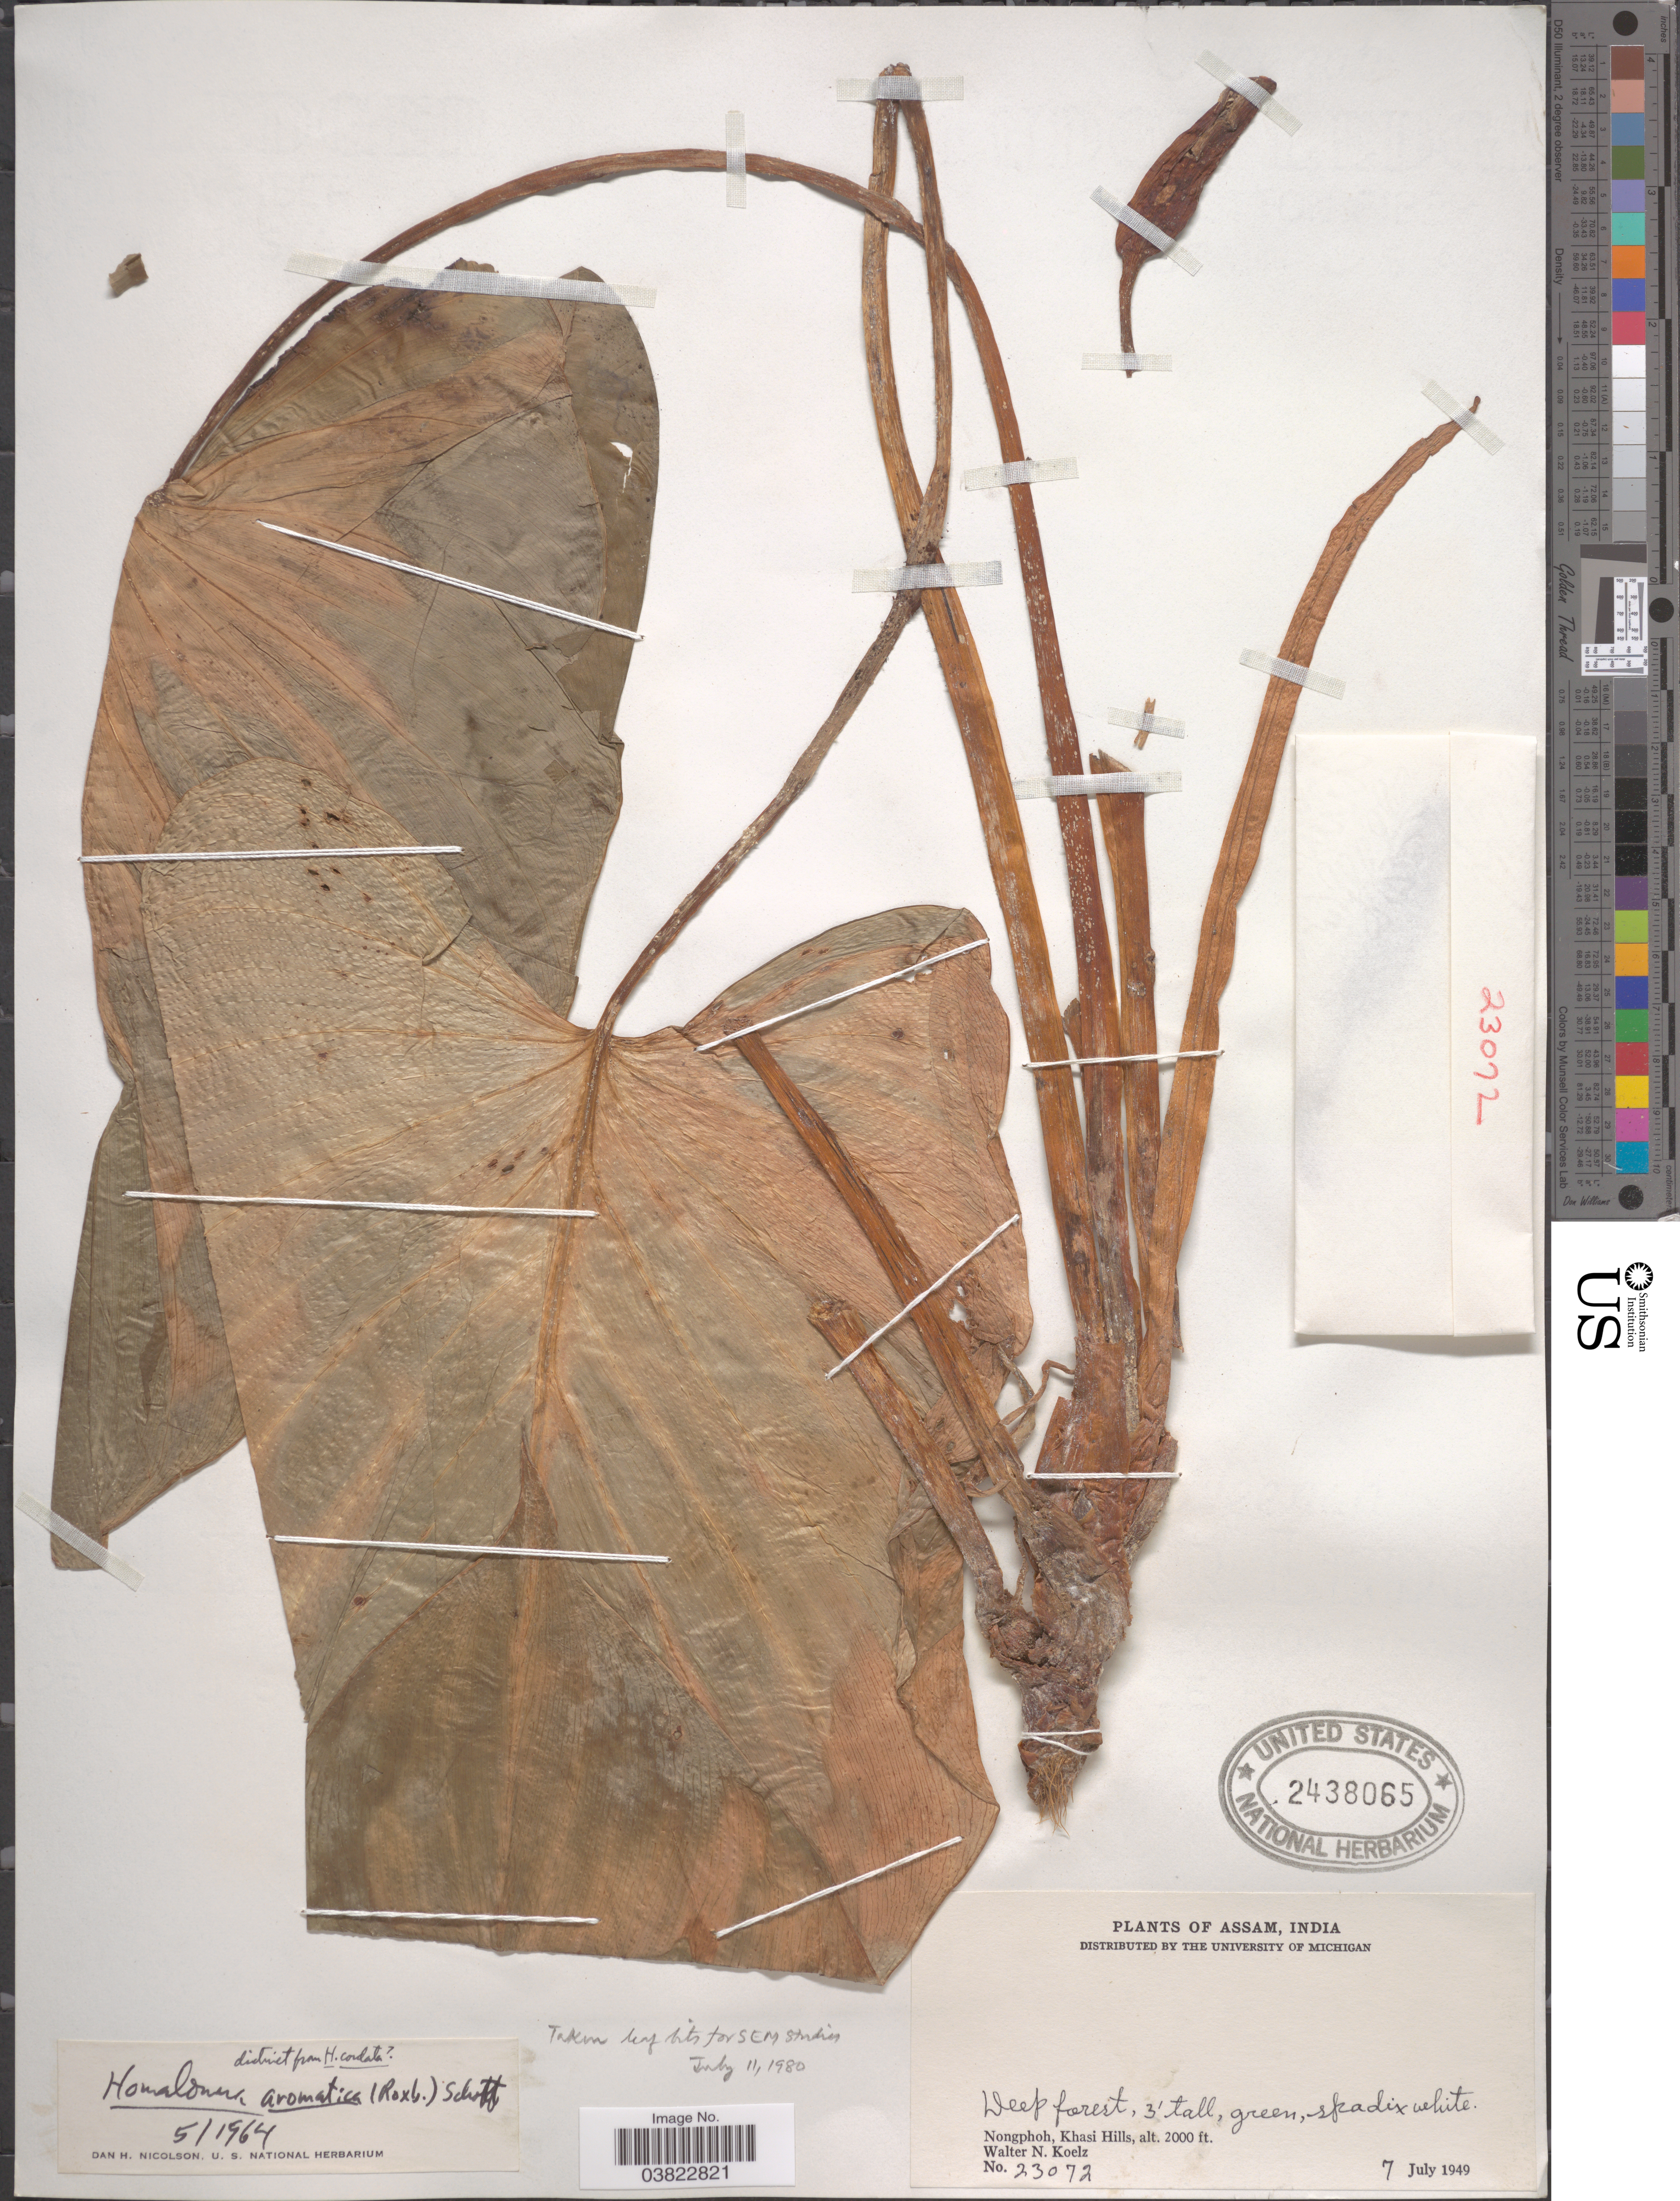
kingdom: Plantae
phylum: Tracheophyta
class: Liliopsida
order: Alismatales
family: Araceae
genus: Homalomena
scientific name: Homalomena aromatica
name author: (Spreng.) Schott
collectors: W. N. Koelz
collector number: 23072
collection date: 1949-07-07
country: India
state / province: Meghalaya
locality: Nongphoh, Khasi Hills.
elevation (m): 610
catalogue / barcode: US 2438065